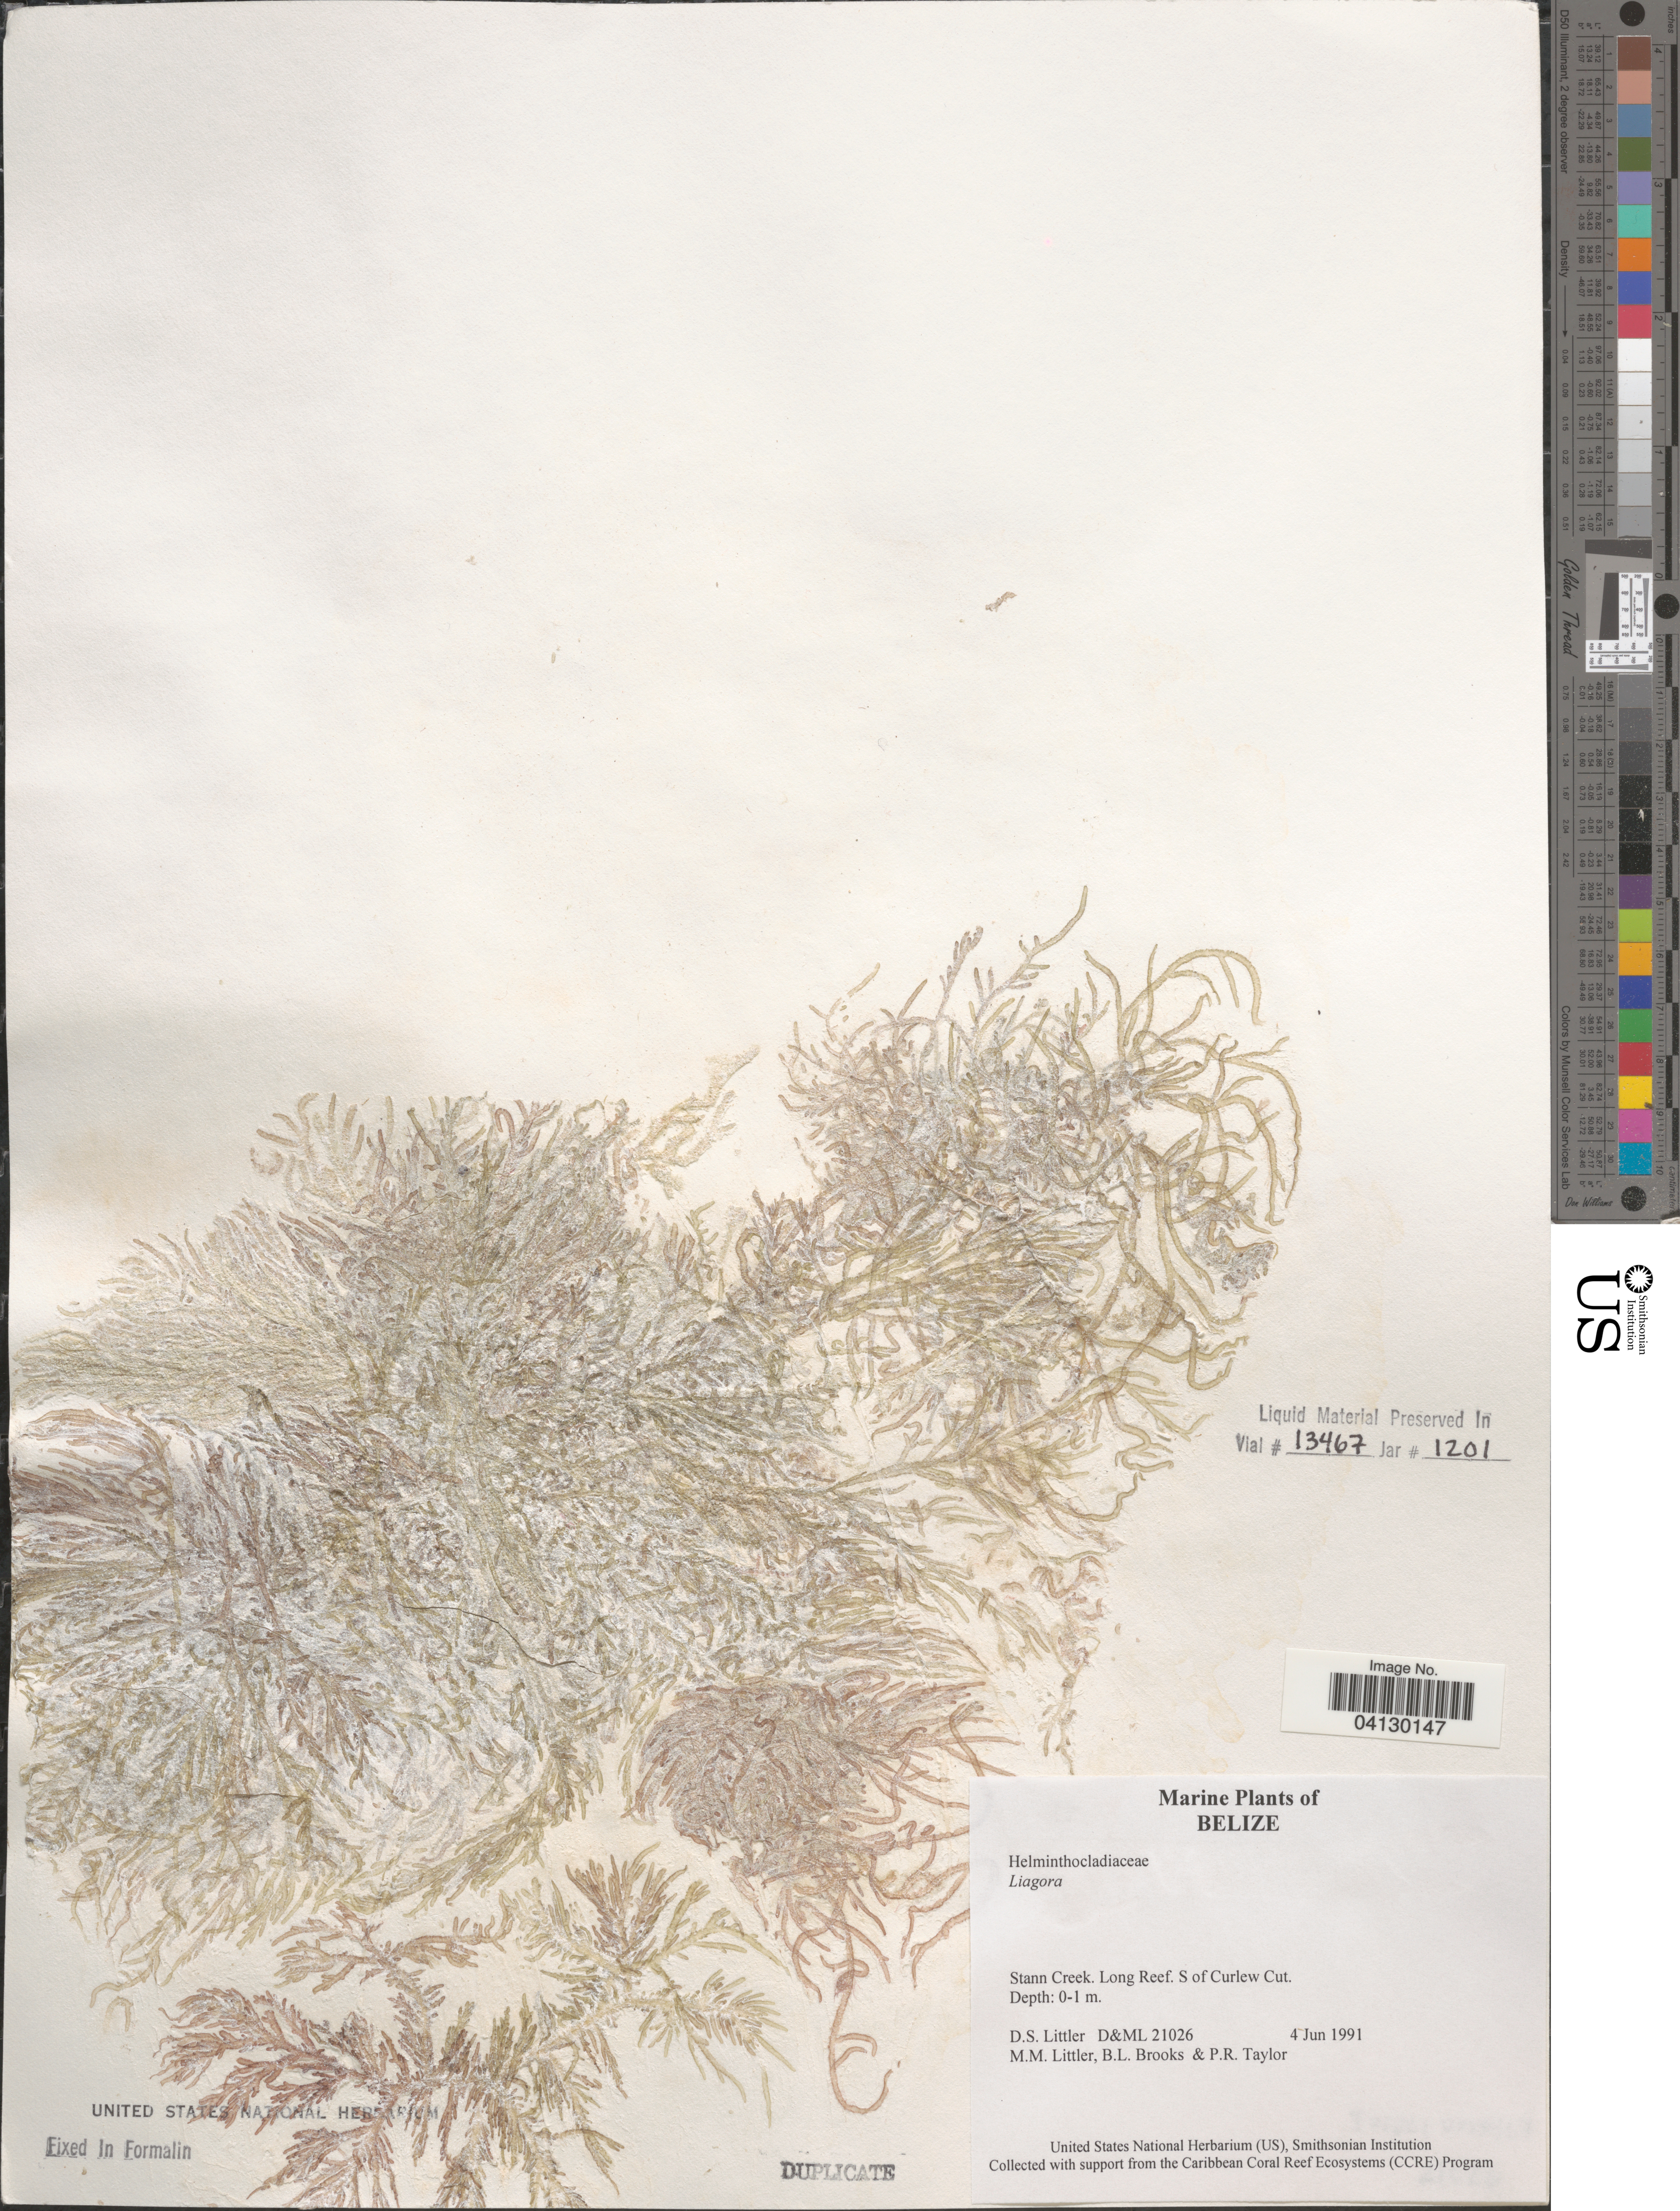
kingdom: Plantae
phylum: Rhodophyta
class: Florideophyceae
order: Nemaliales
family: Liagoraceae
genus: Liagora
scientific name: Liagora sp.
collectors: D. S. Littler, B. Brooks & P. R. Taylor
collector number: D&ML 21026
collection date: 1991-06-04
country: Belize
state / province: Stann Creek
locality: South Reef. S of Curlew Cut.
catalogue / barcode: US 328615